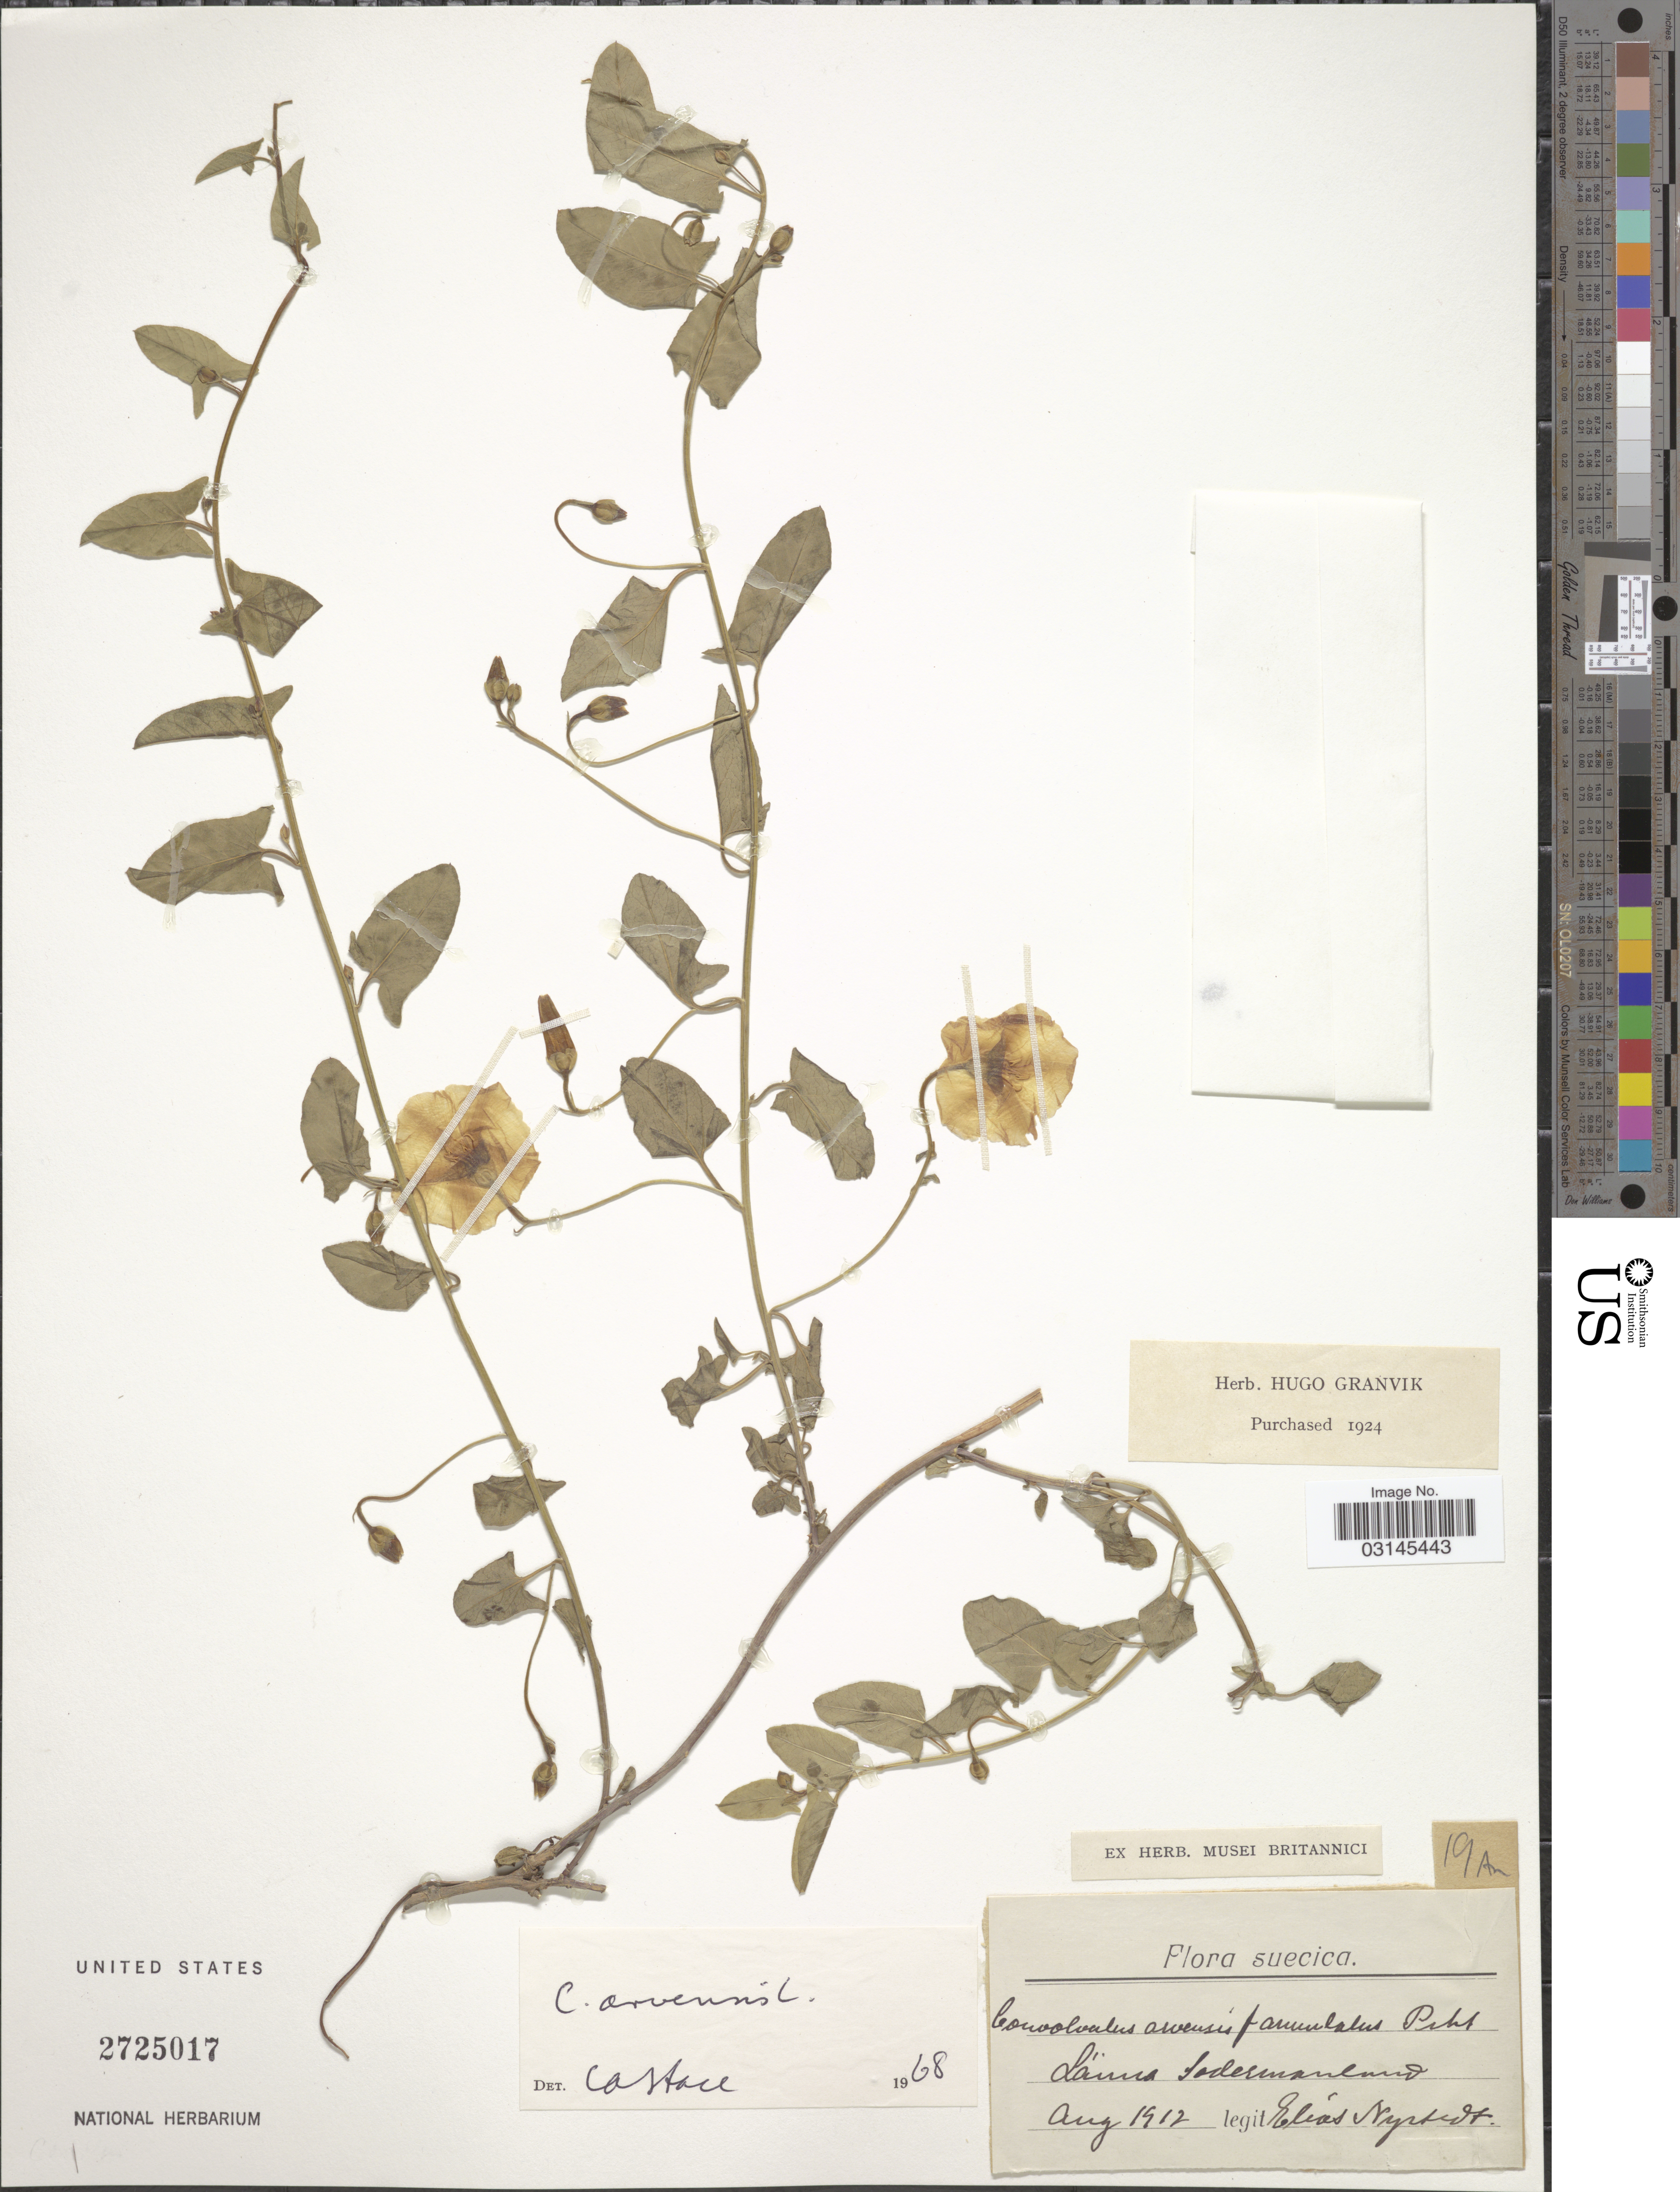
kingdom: Plantae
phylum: Tracheophyta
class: Magnoliopsida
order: Solanales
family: Convolvulaceae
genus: Convolvulus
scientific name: Convolvulus arvensis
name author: L.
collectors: E. Nystedt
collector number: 19An*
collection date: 1912-08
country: Sweden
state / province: Sodermanland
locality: Länna.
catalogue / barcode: US 2725017